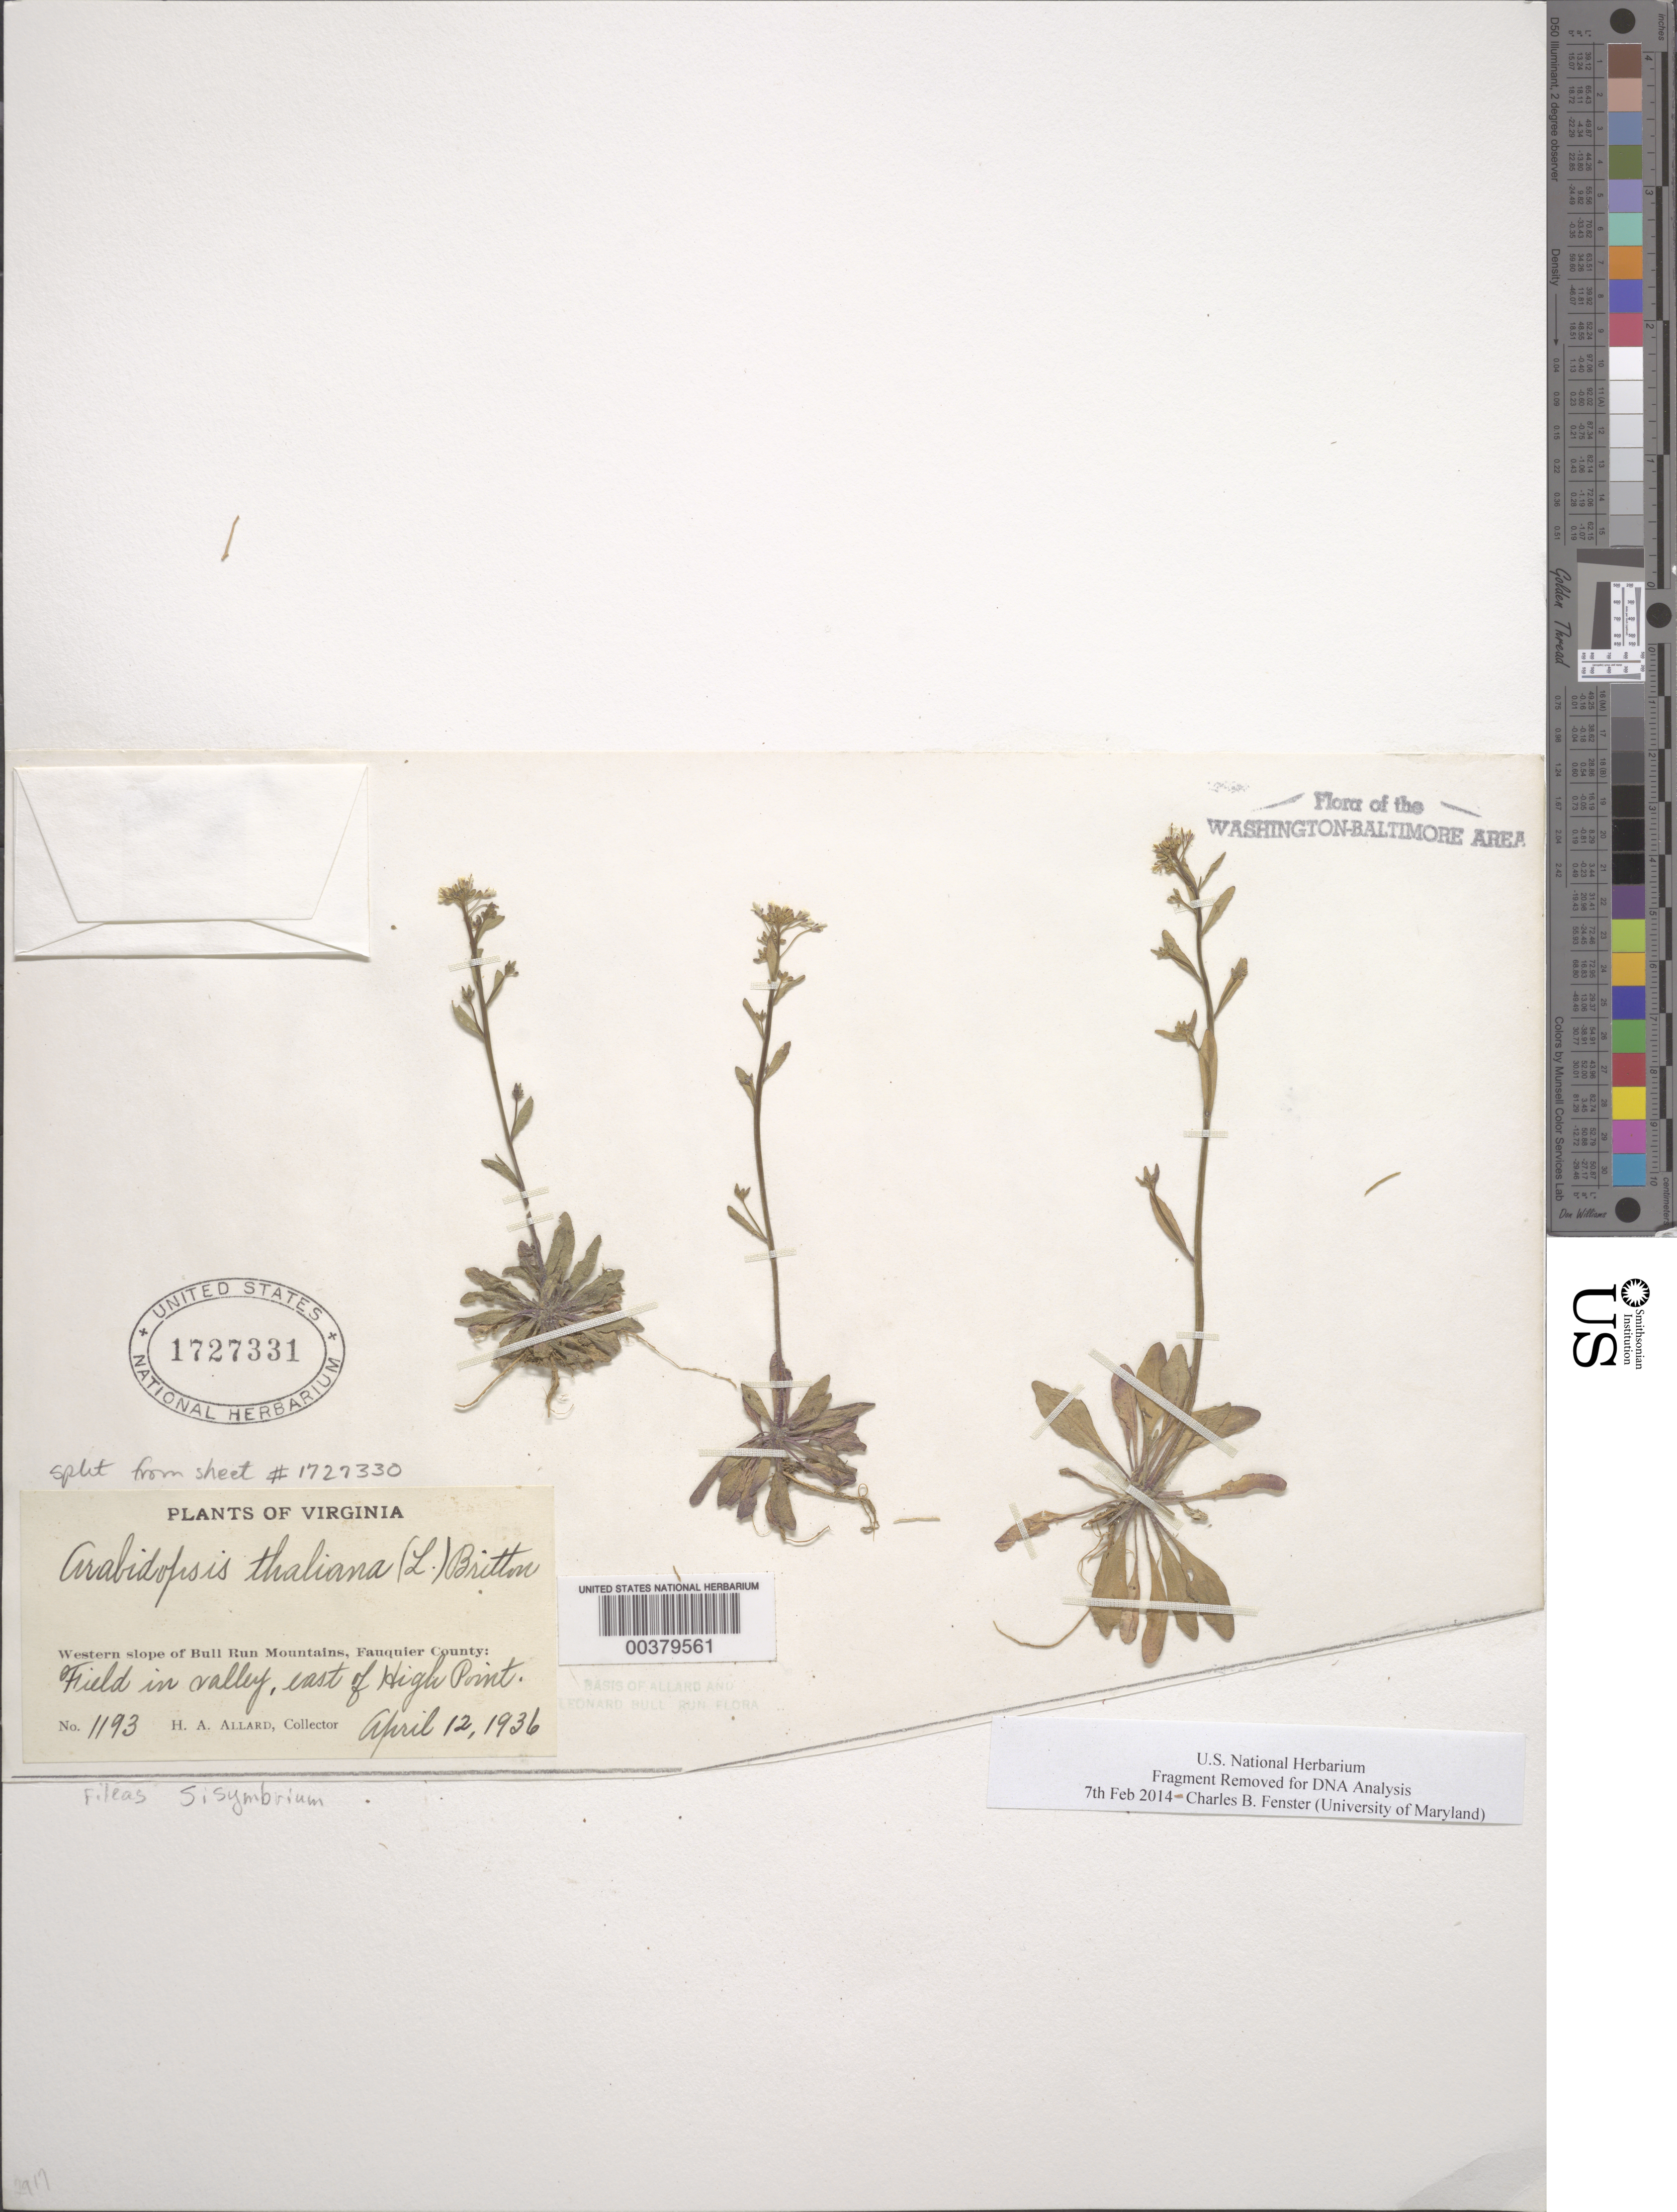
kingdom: Plantae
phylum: Tracheophyta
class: Magnoliopsida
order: Brassicales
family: Brassicaceae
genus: Arabidopsis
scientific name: Arabidopsis thaliana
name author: (L.) Heynh.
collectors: H. A. Allard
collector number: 1193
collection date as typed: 12 Apr 1936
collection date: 1936-04-12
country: United States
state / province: Virginia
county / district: Fauquier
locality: East of High Point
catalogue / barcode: US 1727331